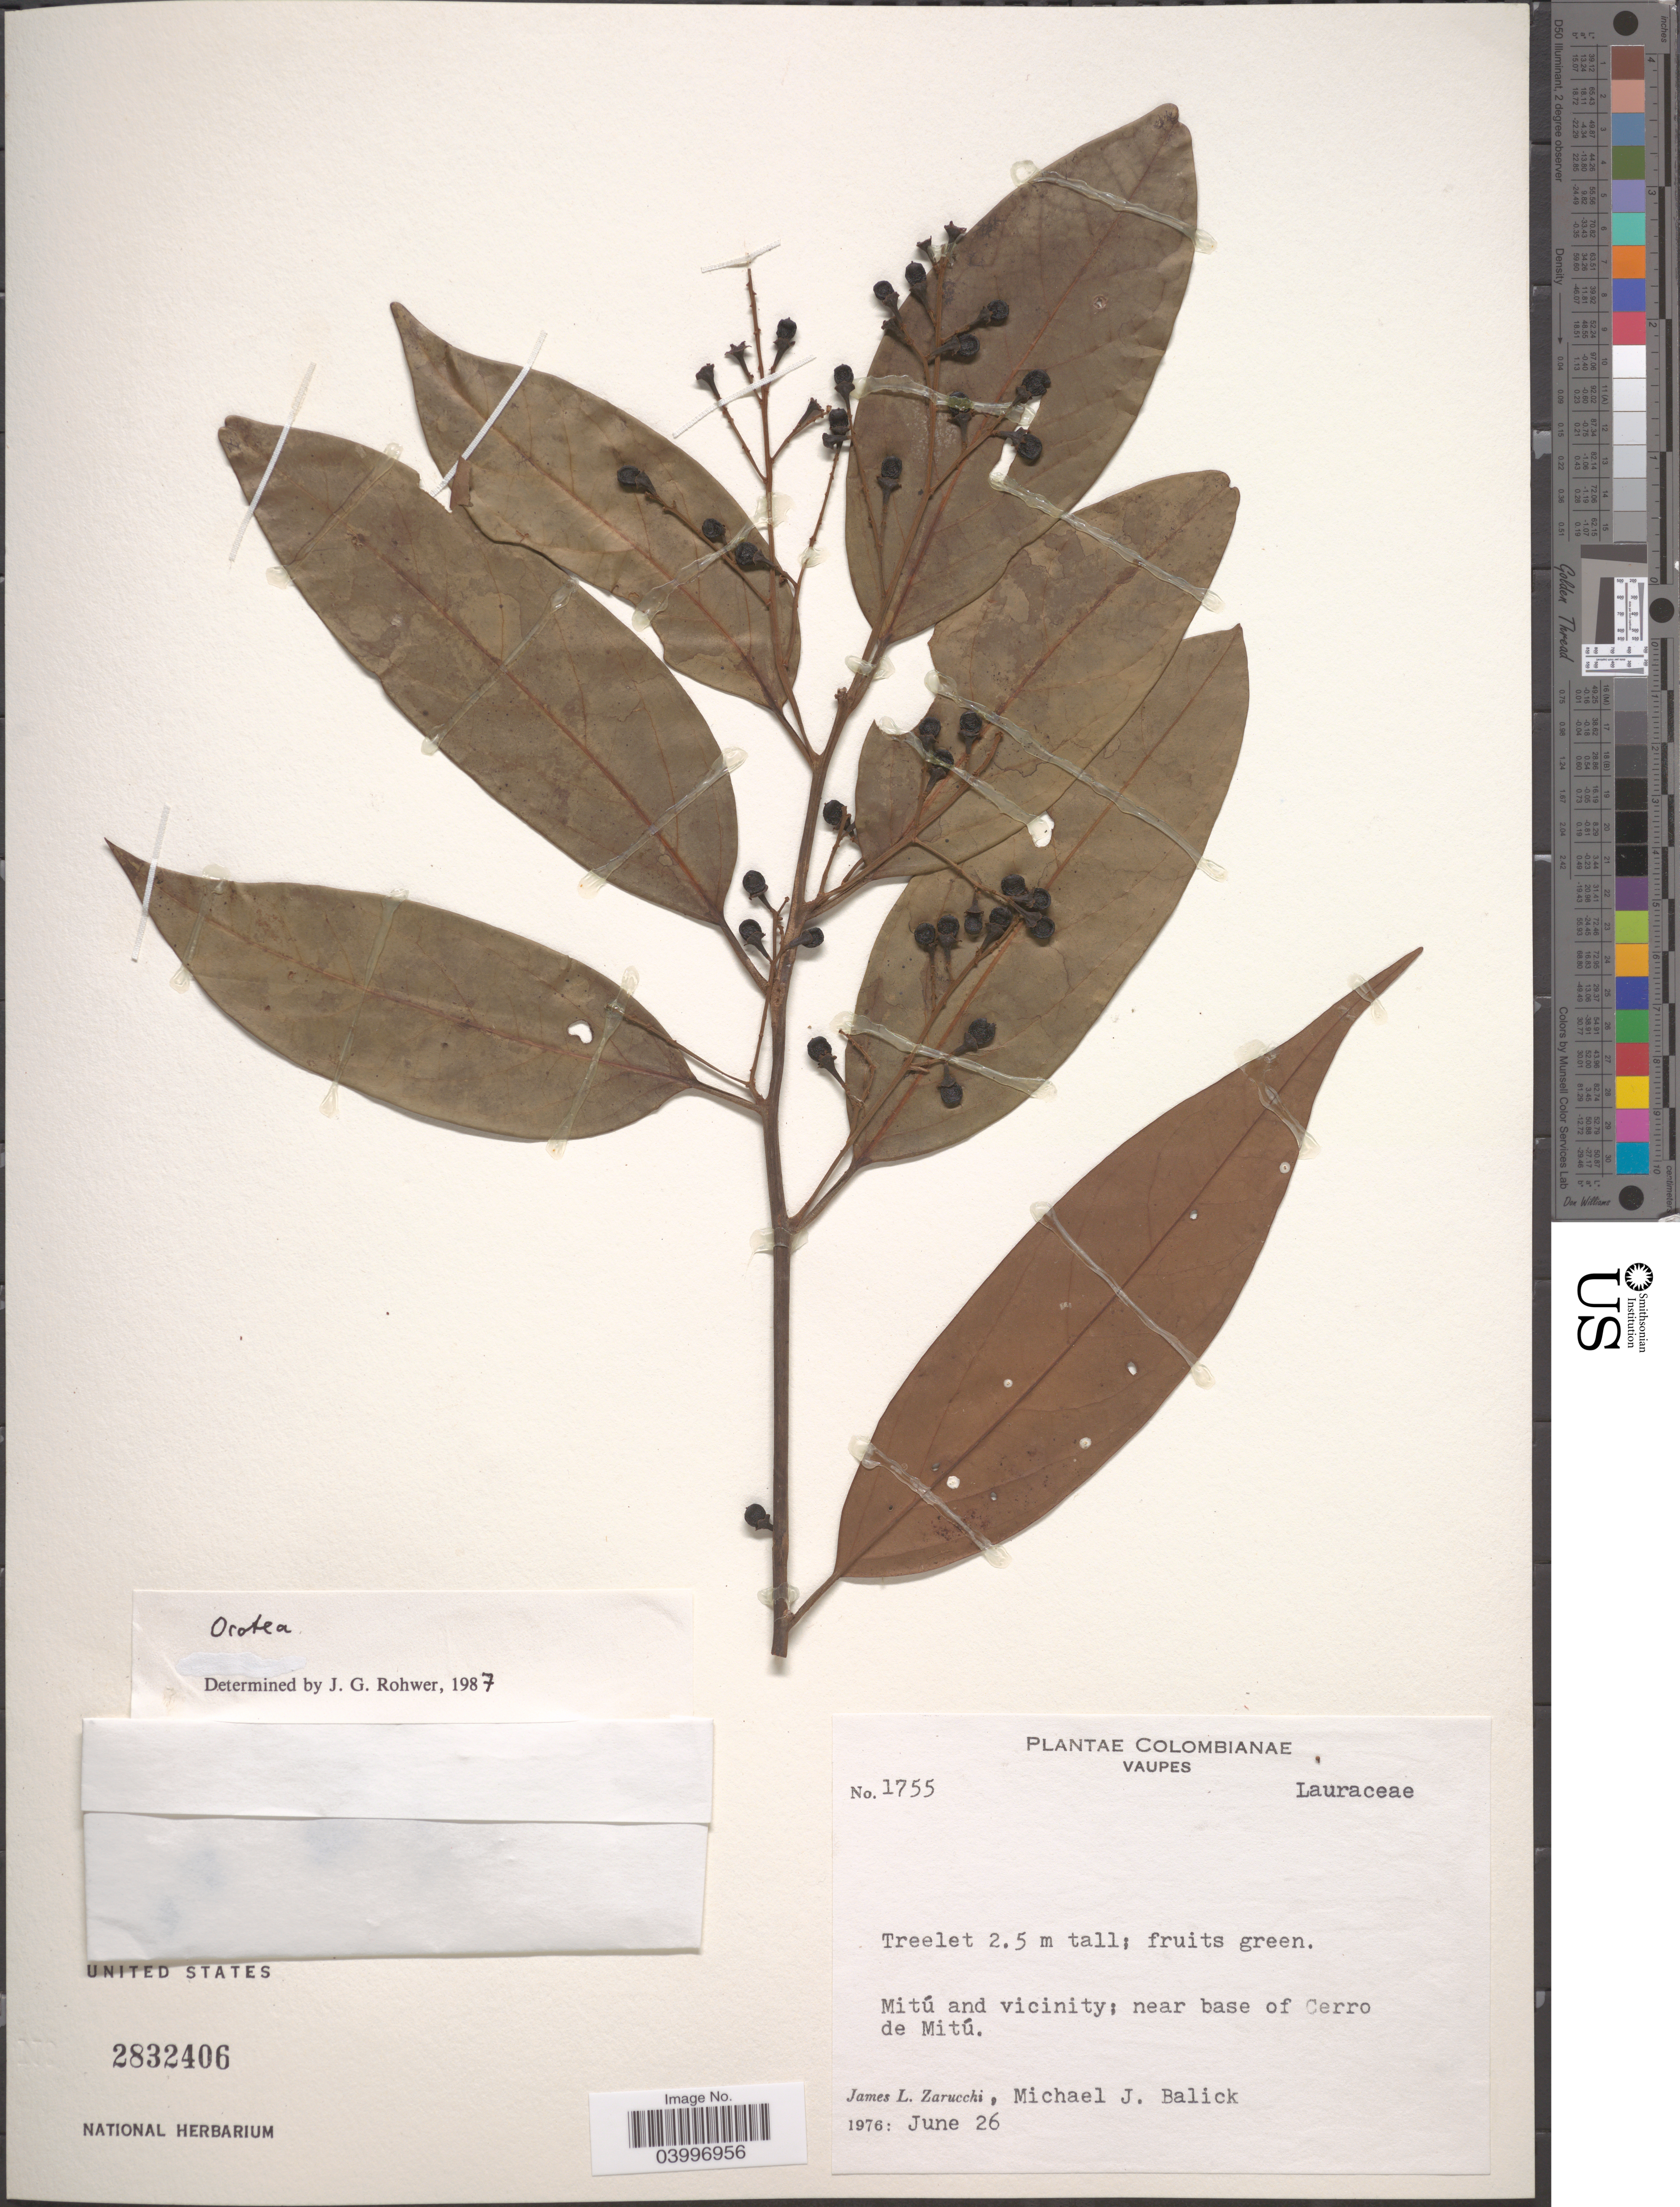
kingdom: Plantae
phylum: Tracheophyta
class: Magnoliopsida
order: Laurales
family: Lauraceae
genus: Ocotea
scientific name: Ocotea sp.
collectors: J. L. Zarucchi & M. J. Balick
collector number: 1755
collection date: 1976-06-26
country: Colombia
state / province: Vaupés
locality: Mitú and vicinity; near base of Cerro de Mitú.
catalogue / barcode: US 2832406